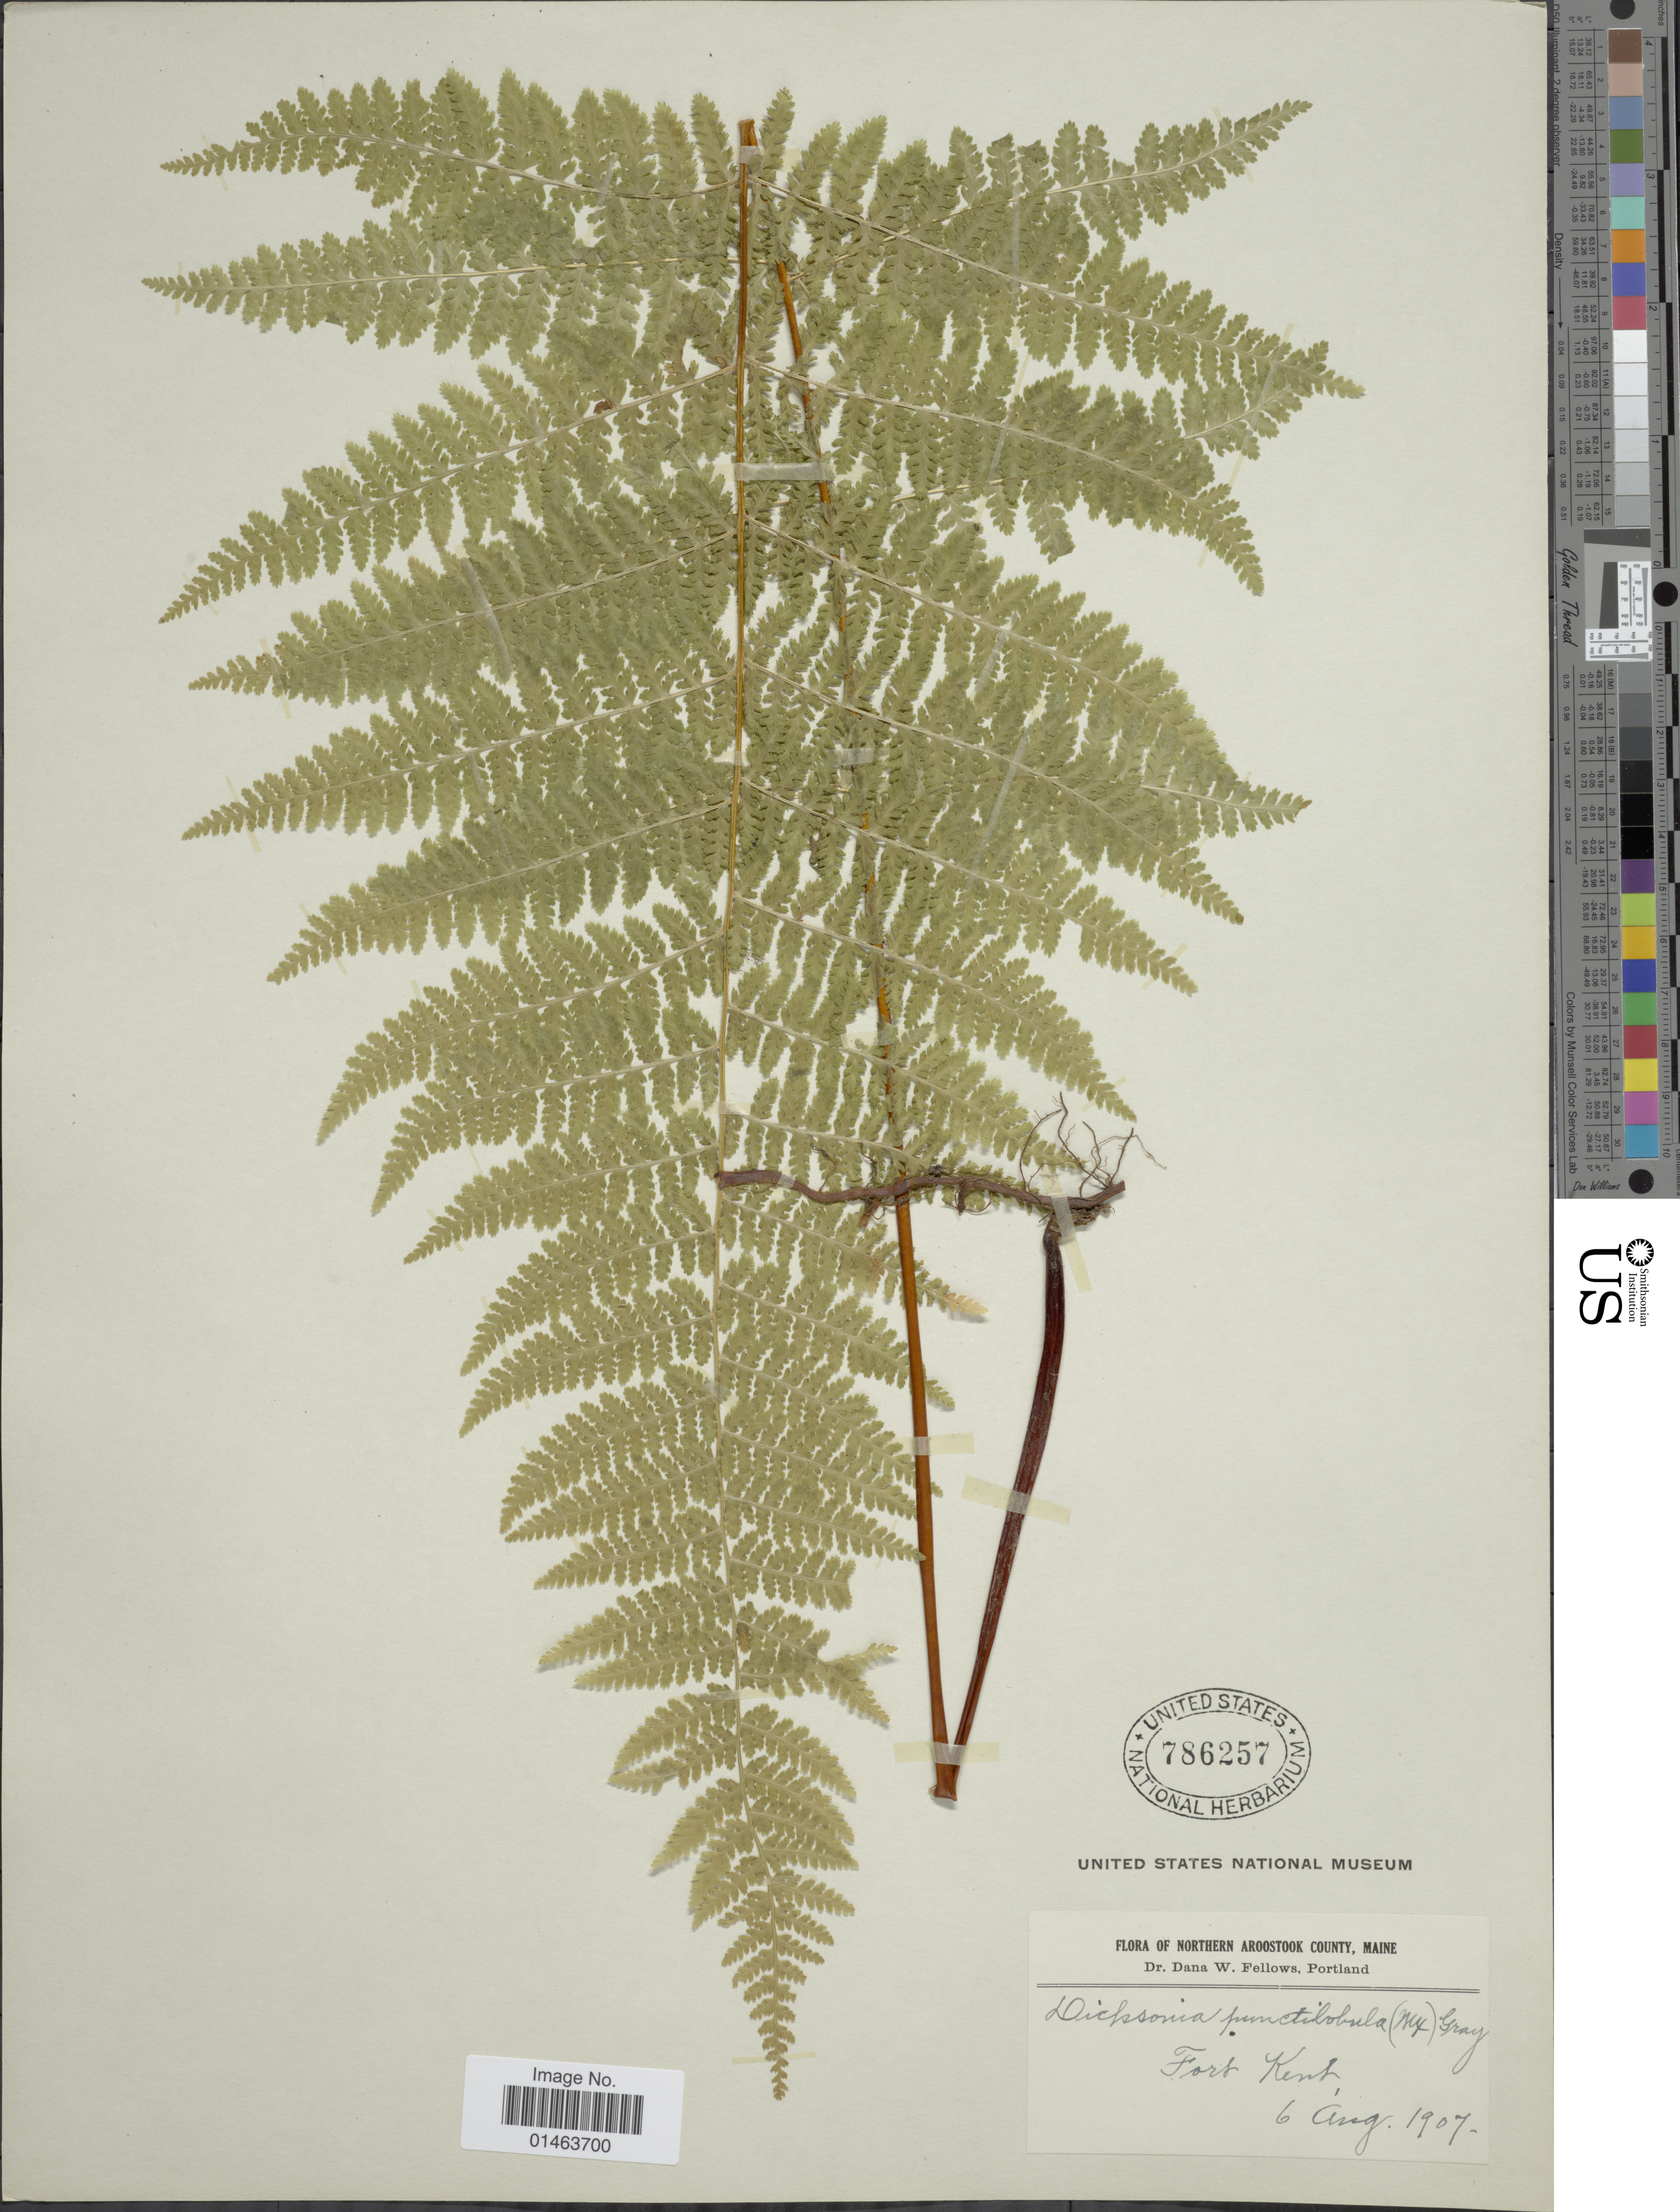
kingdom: Plantae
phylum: Tracheophyta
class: Polypodiopsida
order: Polypodiales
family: Dennstaedtiaceae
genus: Dennstaedtia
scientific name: Dennstaedtia punctilobula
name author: (Michx.) T. Moore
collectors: D. W. Fellows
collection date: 1907-08-06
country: United States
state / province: Maine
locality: Northern Aroostook County, Fort Kent.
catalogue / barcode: US 786257